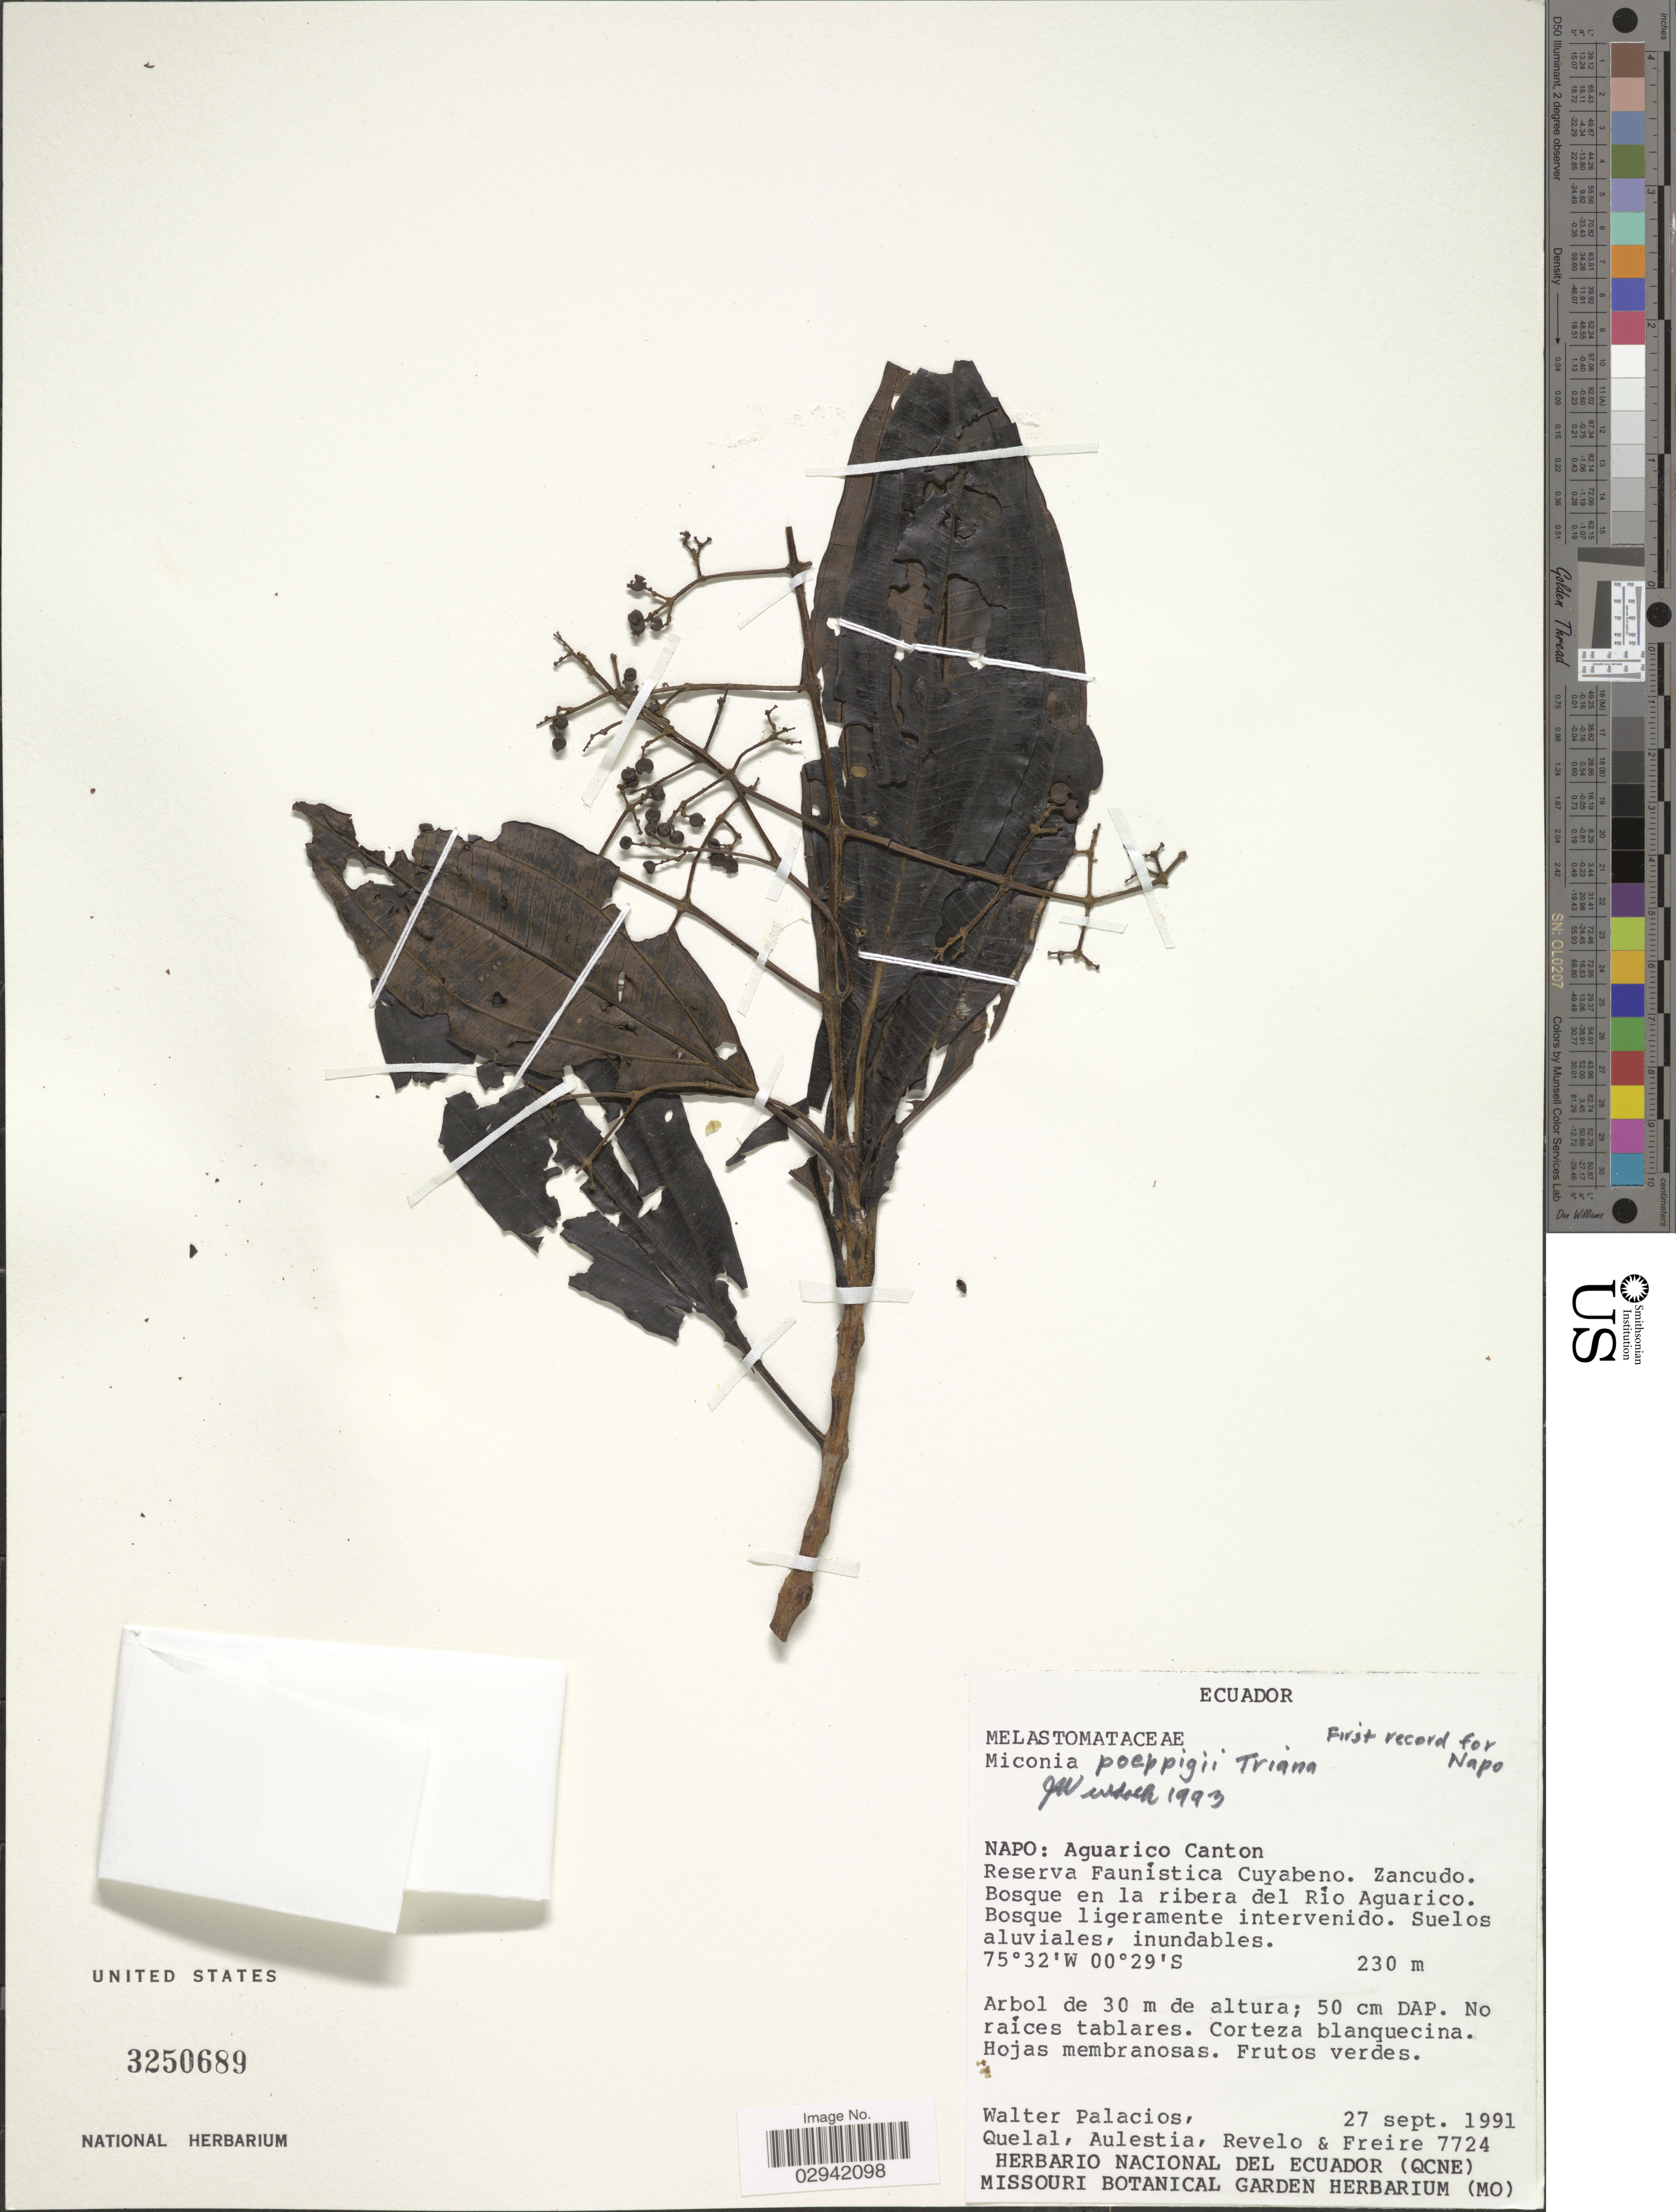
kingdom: Plantae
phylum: Tracheophyta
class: Magnoliopsida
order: Myrtales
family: Melastomataceae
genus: Miconia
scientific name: Miconia poeppigii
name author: Triana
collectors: W. Palacios, Quelal, -. Aulestia, -. Revelo & -. Freire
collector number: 7724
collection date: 1991-09-27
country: Ecuador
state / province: Napo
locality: Aguarico Canton. Reserva Faunística Cuyabeno. Zancudo. Bosque en la ribera del Río Aguarico.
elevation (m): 230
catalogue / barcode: US 3250689